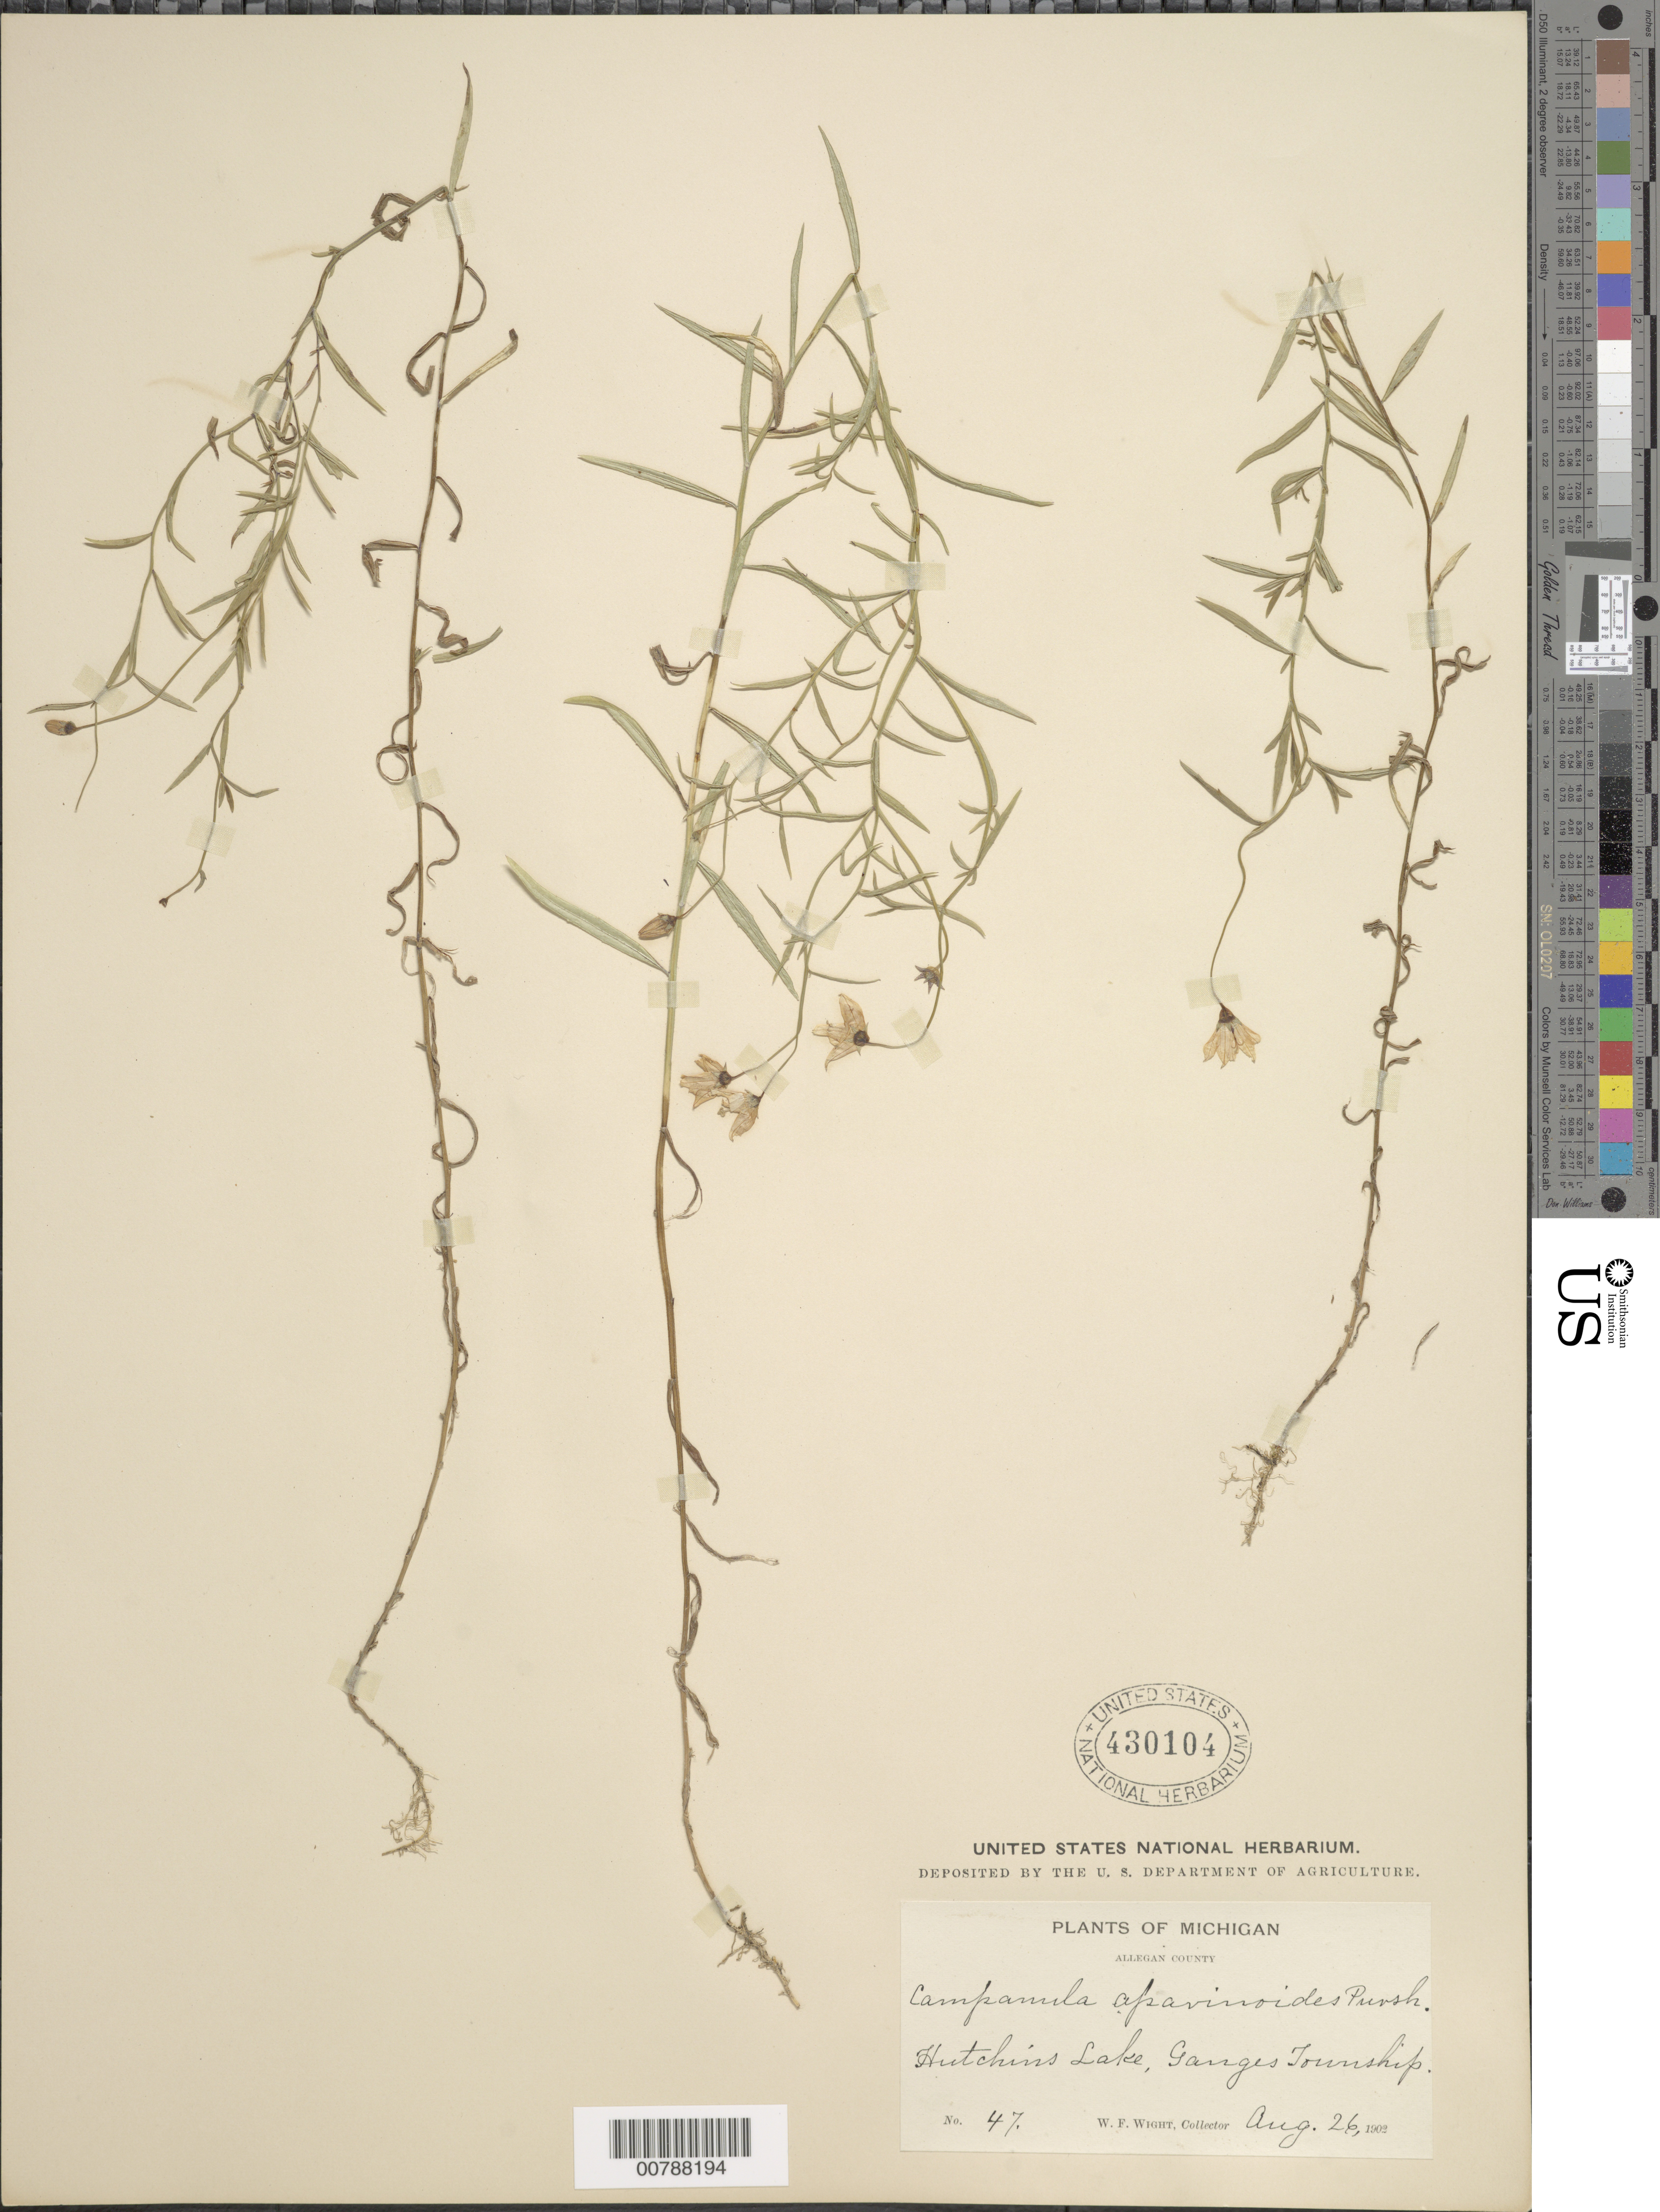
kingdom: Plantae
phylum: Tracheophyta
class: Magnoliopsida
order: Asterales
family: Campanulaceae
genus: Campanula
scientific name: Campanula aparinoides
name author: Pursh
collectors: W. Wight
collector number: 47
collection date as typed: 26 Aug 1902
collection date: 1902-08-26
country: United States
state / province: Michigan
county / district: Allegan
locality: Hutchins Lake, Ganges Twp.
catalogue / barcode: US 430104